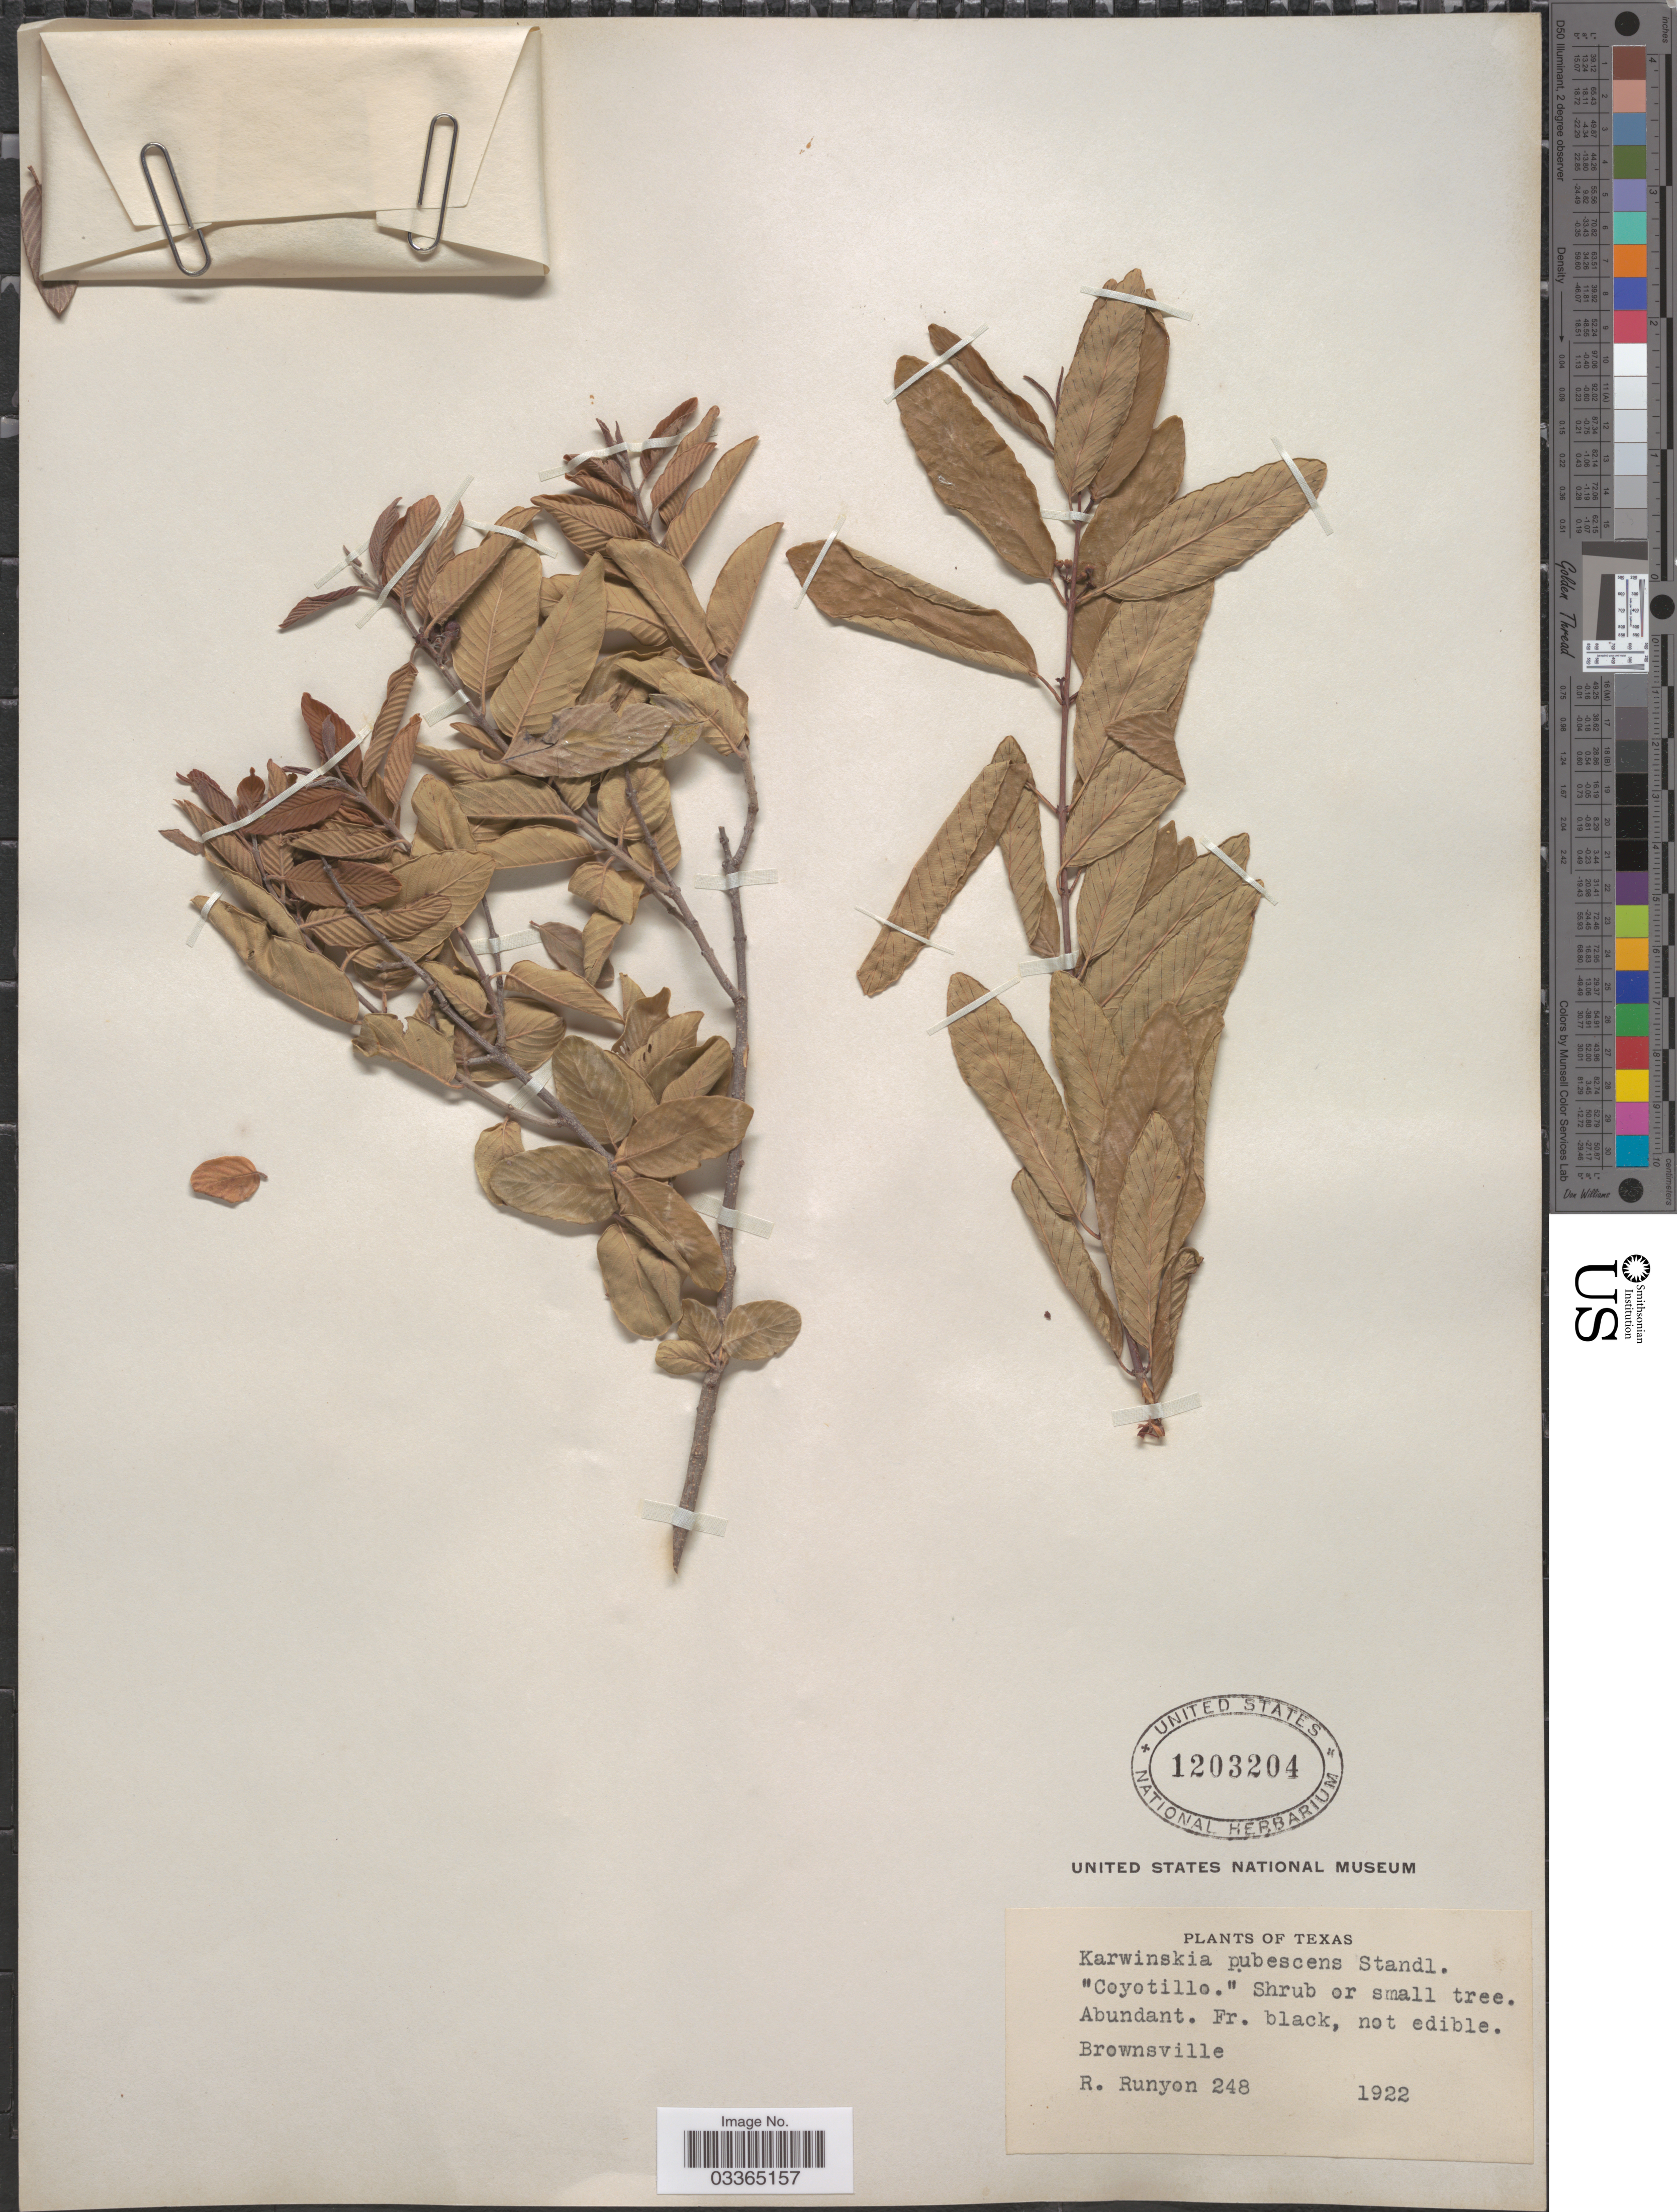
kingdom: Plantae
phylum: Tracheophyta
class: Magnoliopsida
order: Rosales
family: Rhamnaceae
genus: Karwinskia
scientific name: Karwinskia humboldtiana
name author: (Schult.) Zucc.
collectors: R. Runyon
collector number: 248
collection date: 1922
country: United States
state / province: Texas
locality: Brownsville.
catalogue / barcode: US 1203204